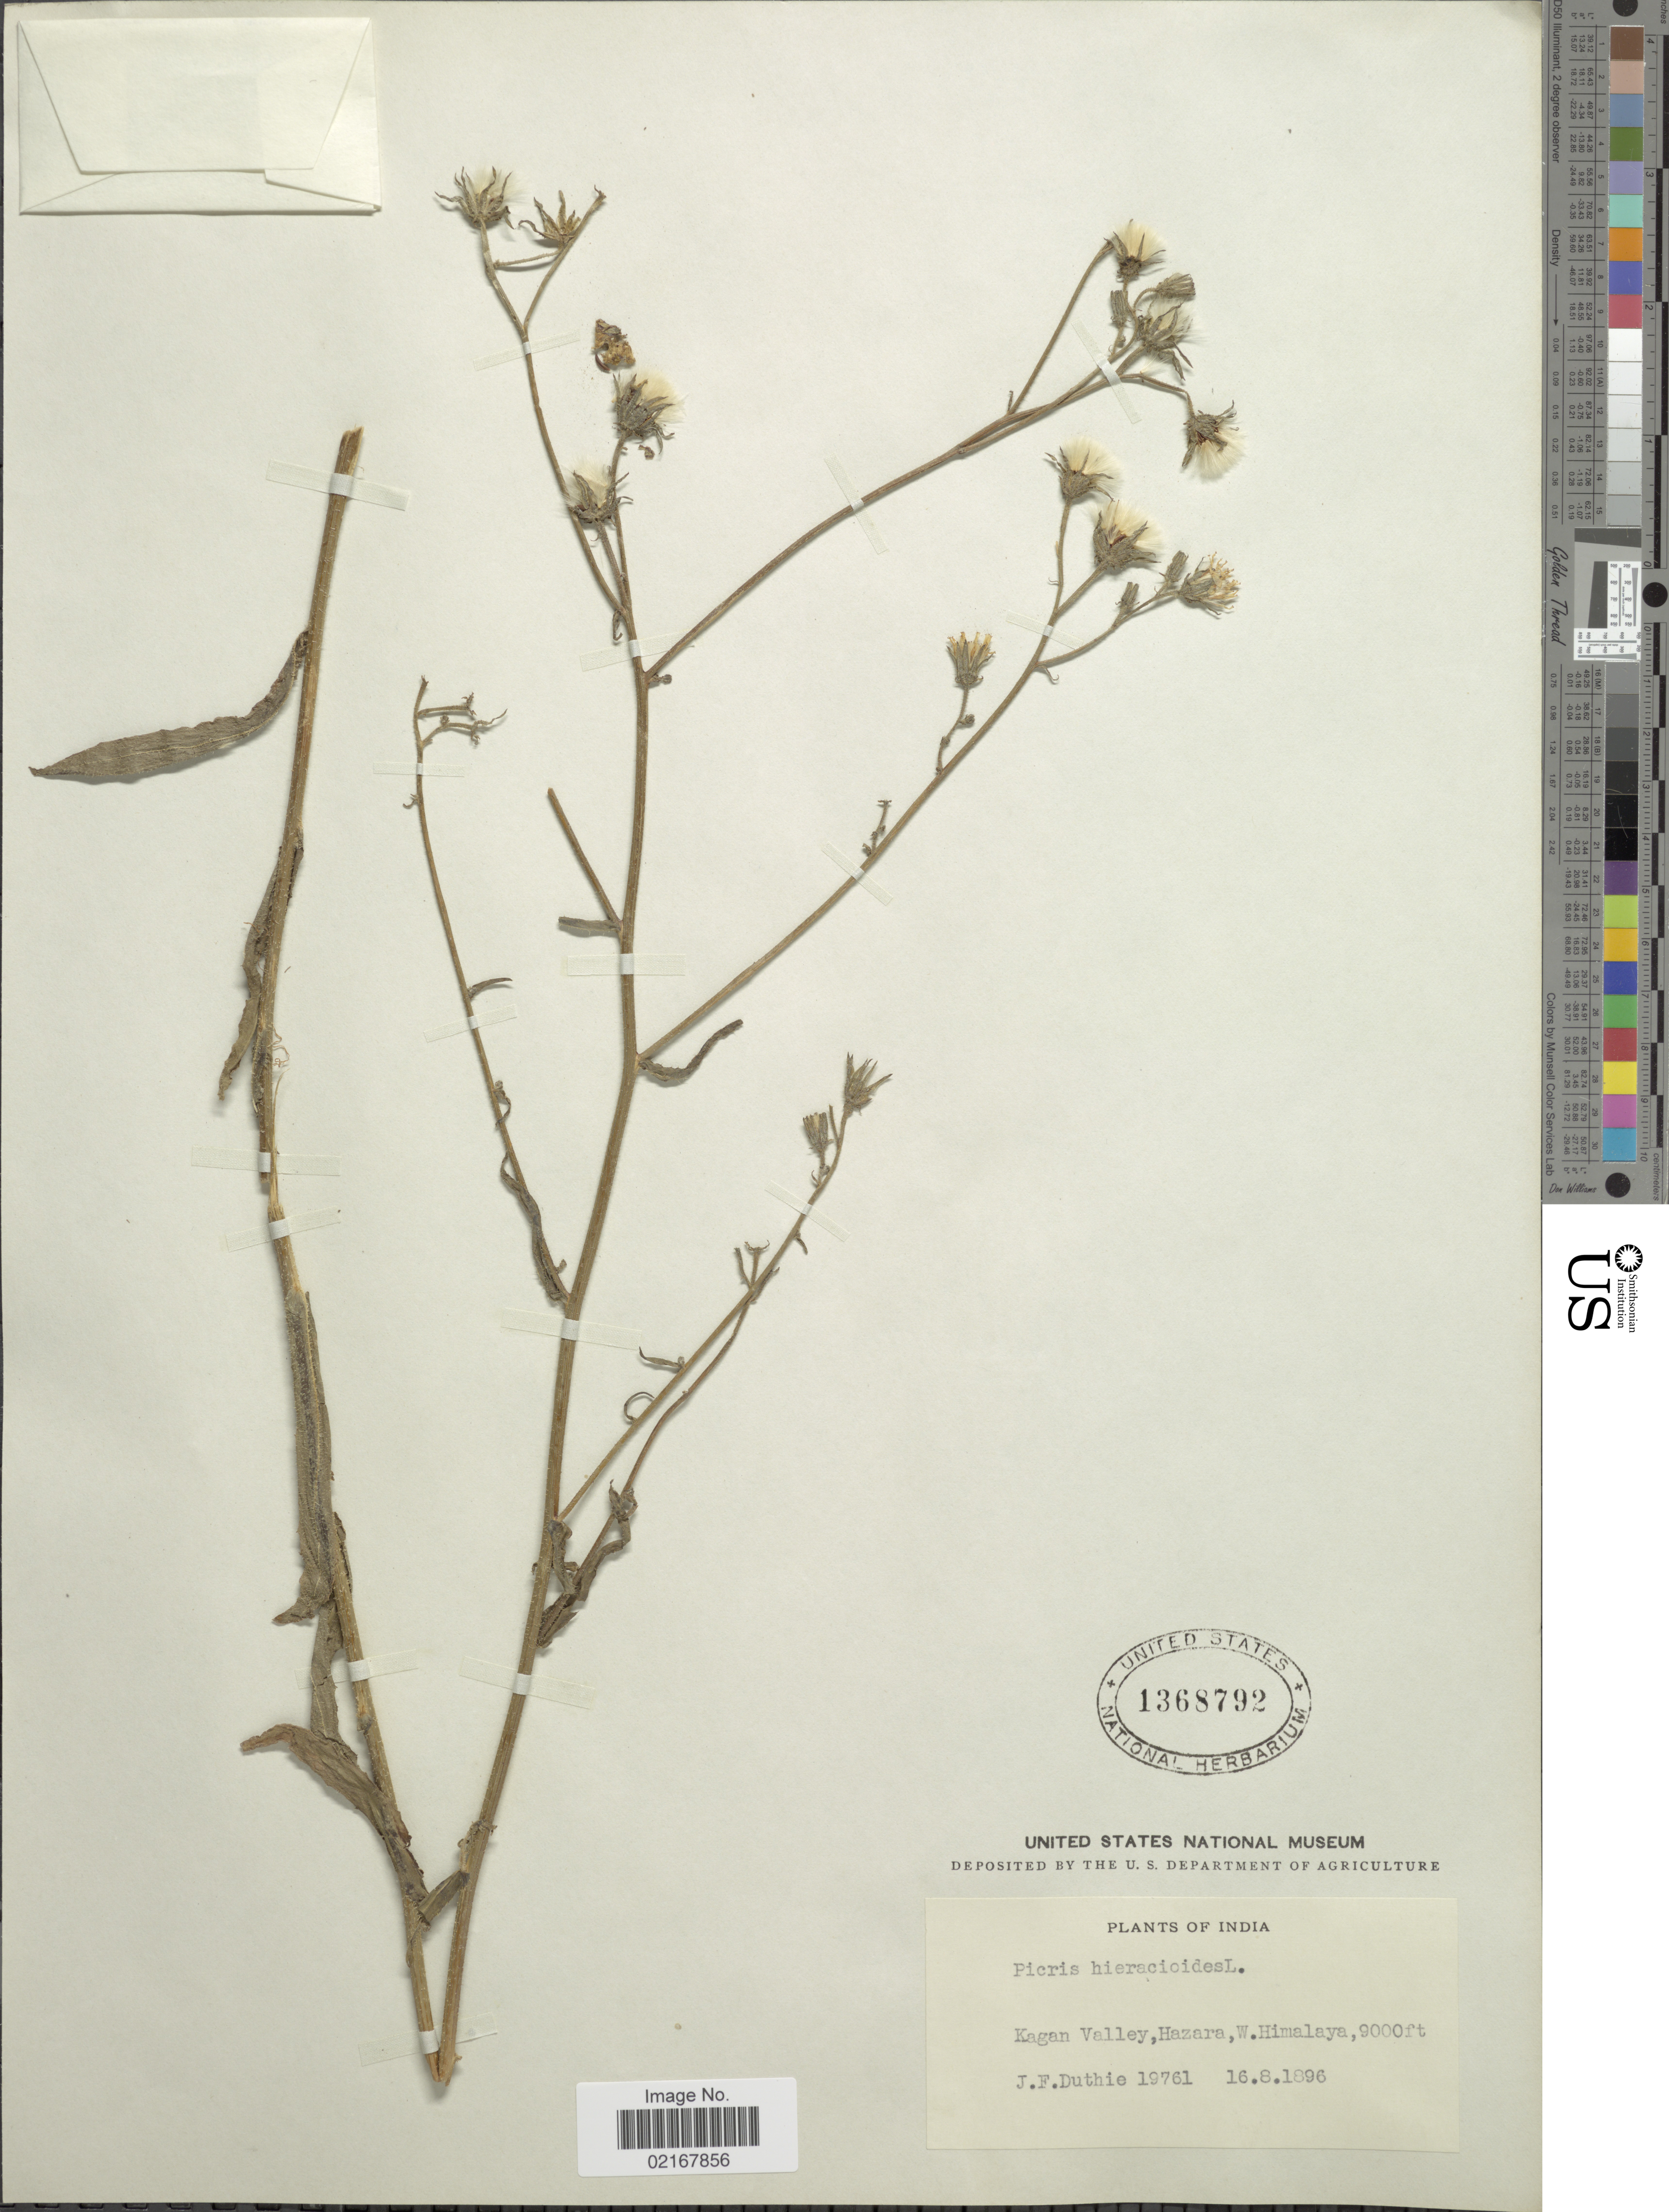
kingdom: Plantae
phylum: Tracheophyta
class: Magnoliopsida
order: Asterales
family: Asteraceae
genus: Picris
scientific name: Picris hieracioides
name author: L.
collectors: J. F. Duthie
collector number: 19761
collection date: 1896-08-16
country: Pakistan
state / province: Khyber Pakhtunkhwa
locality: Kagan Valley, Hazara, W. Himalaya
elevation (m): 2743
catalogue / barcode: US 1368792